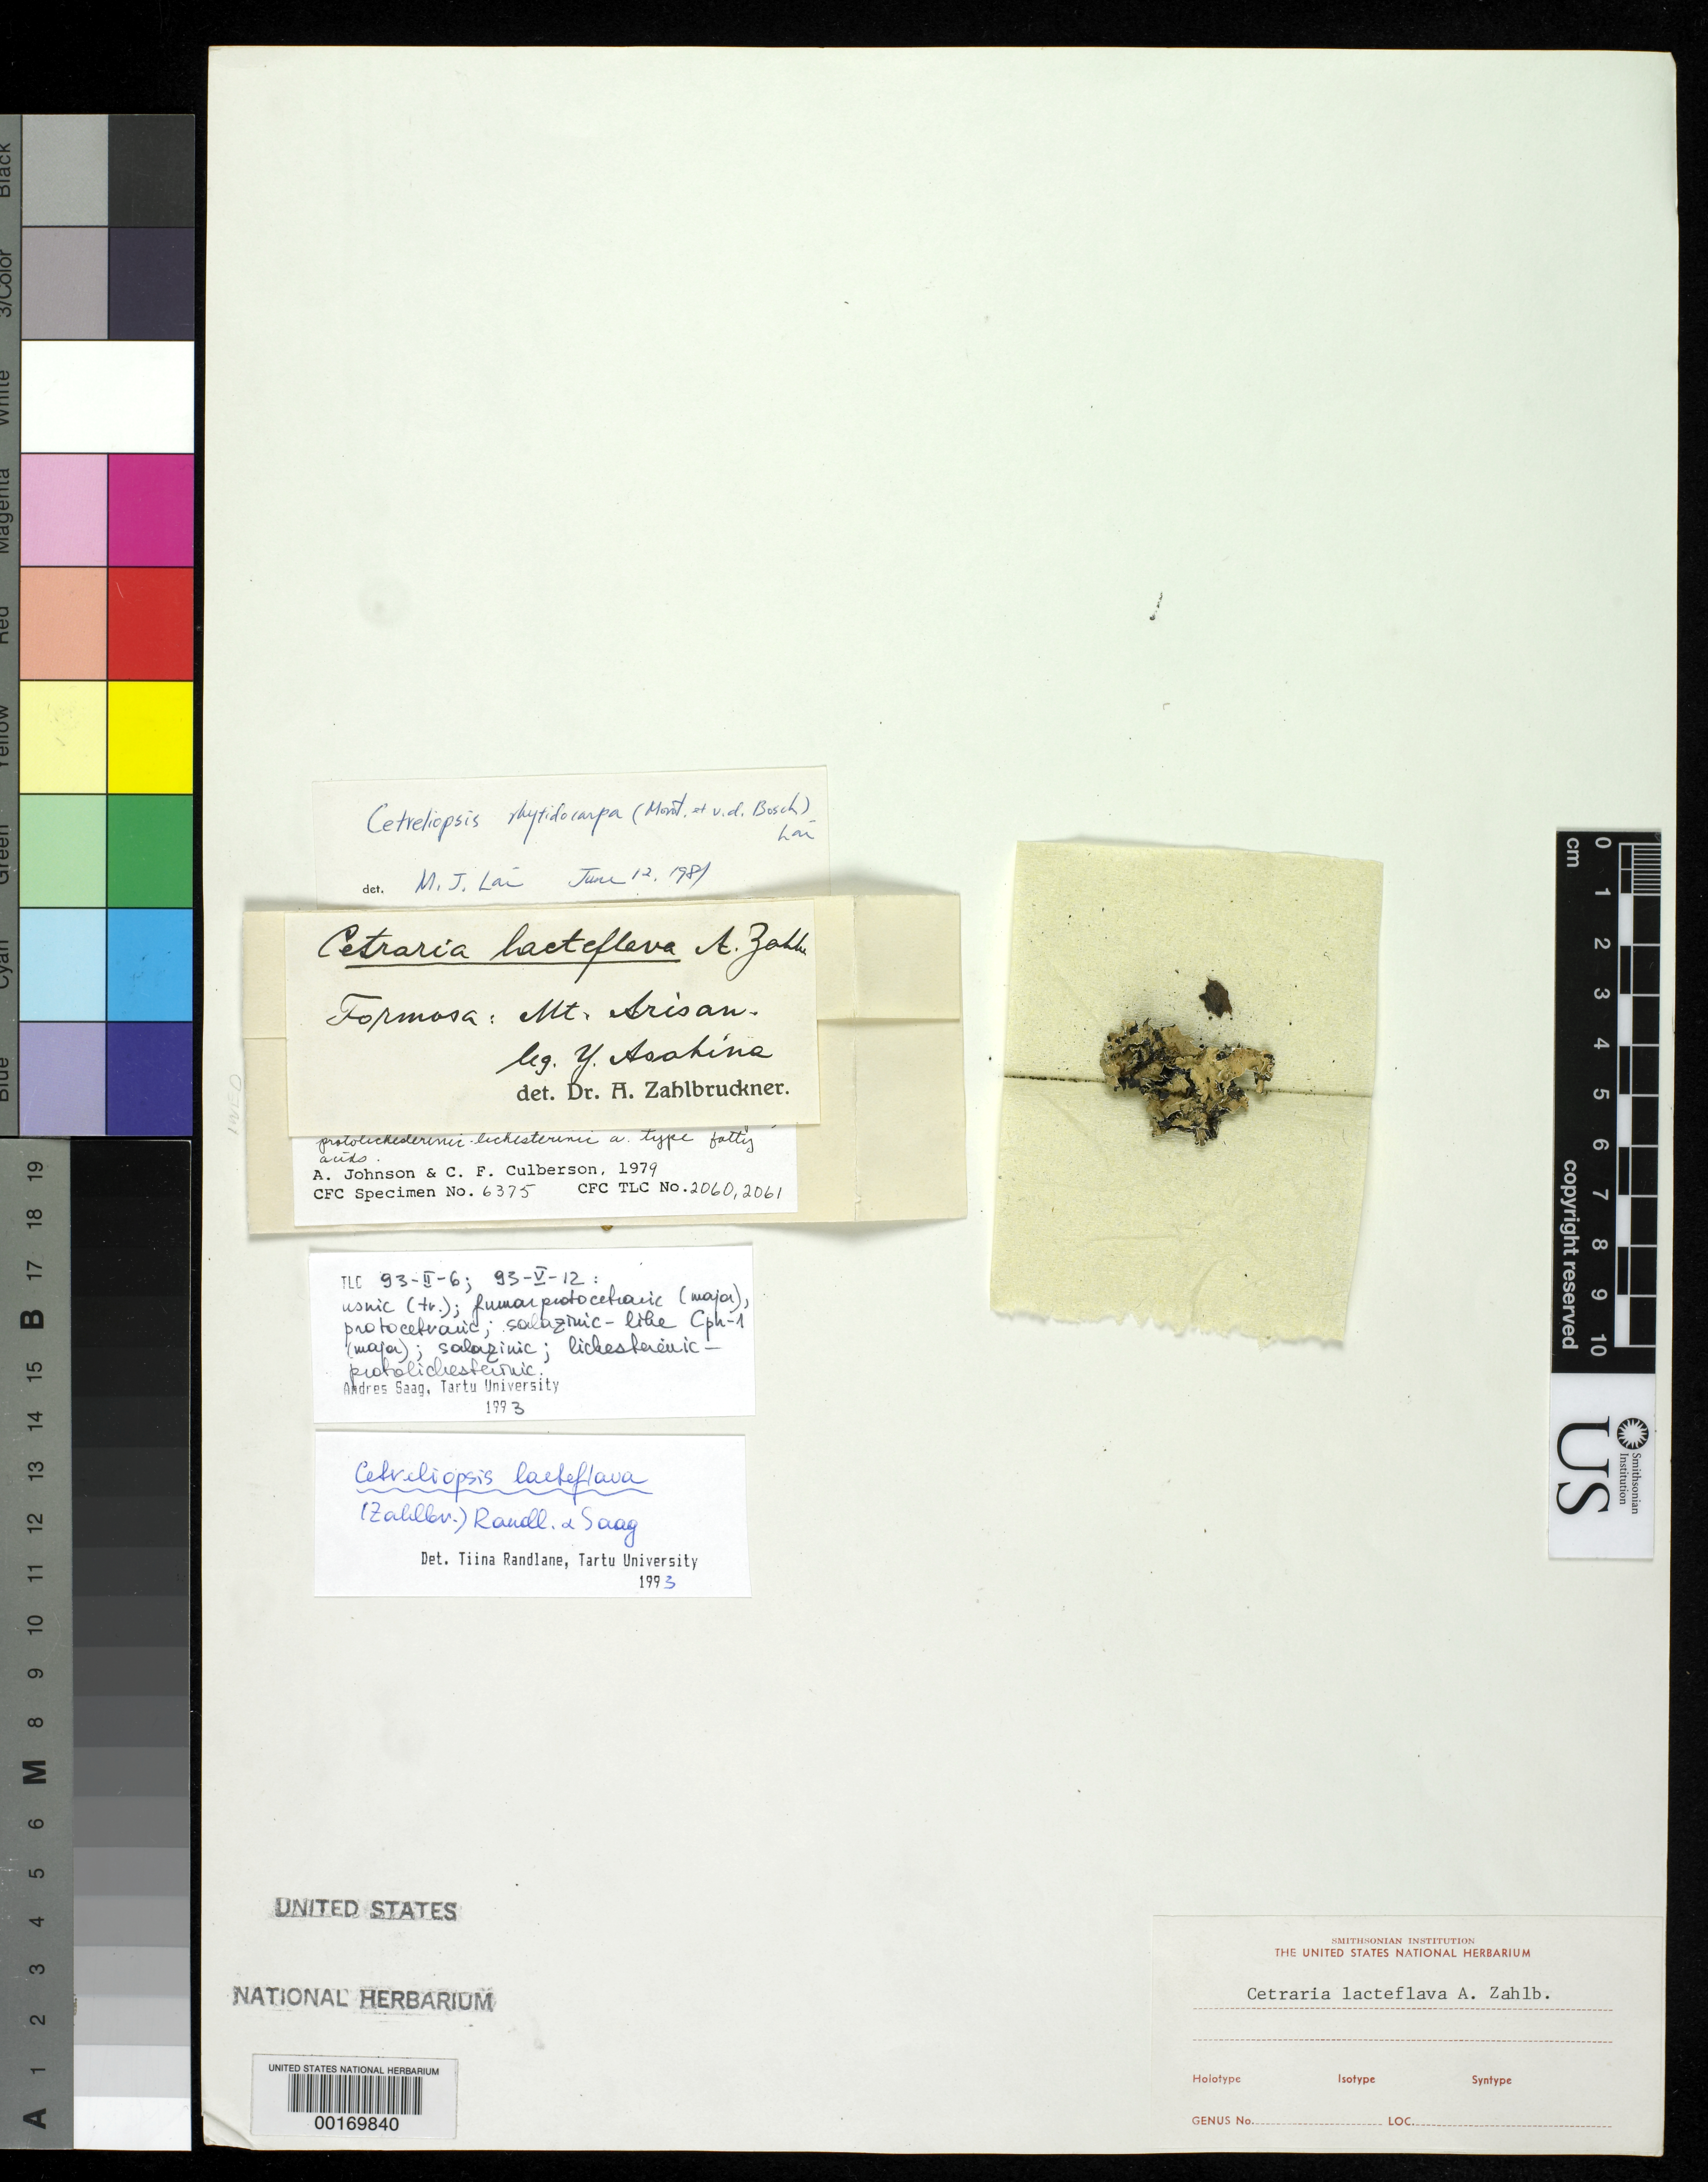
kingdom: Fungi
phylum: Ascomycota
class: Lecanoromycetes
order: Lecanorales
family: Parmeliaceae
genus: Cetraria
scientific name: Cetraria laeteflava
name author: Zahlbr.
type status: Isosyntype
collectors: Y. Asahina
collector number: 84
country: Taiwan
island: Taiwan [Formosa]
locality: Mount Arisan, Nimandaira.